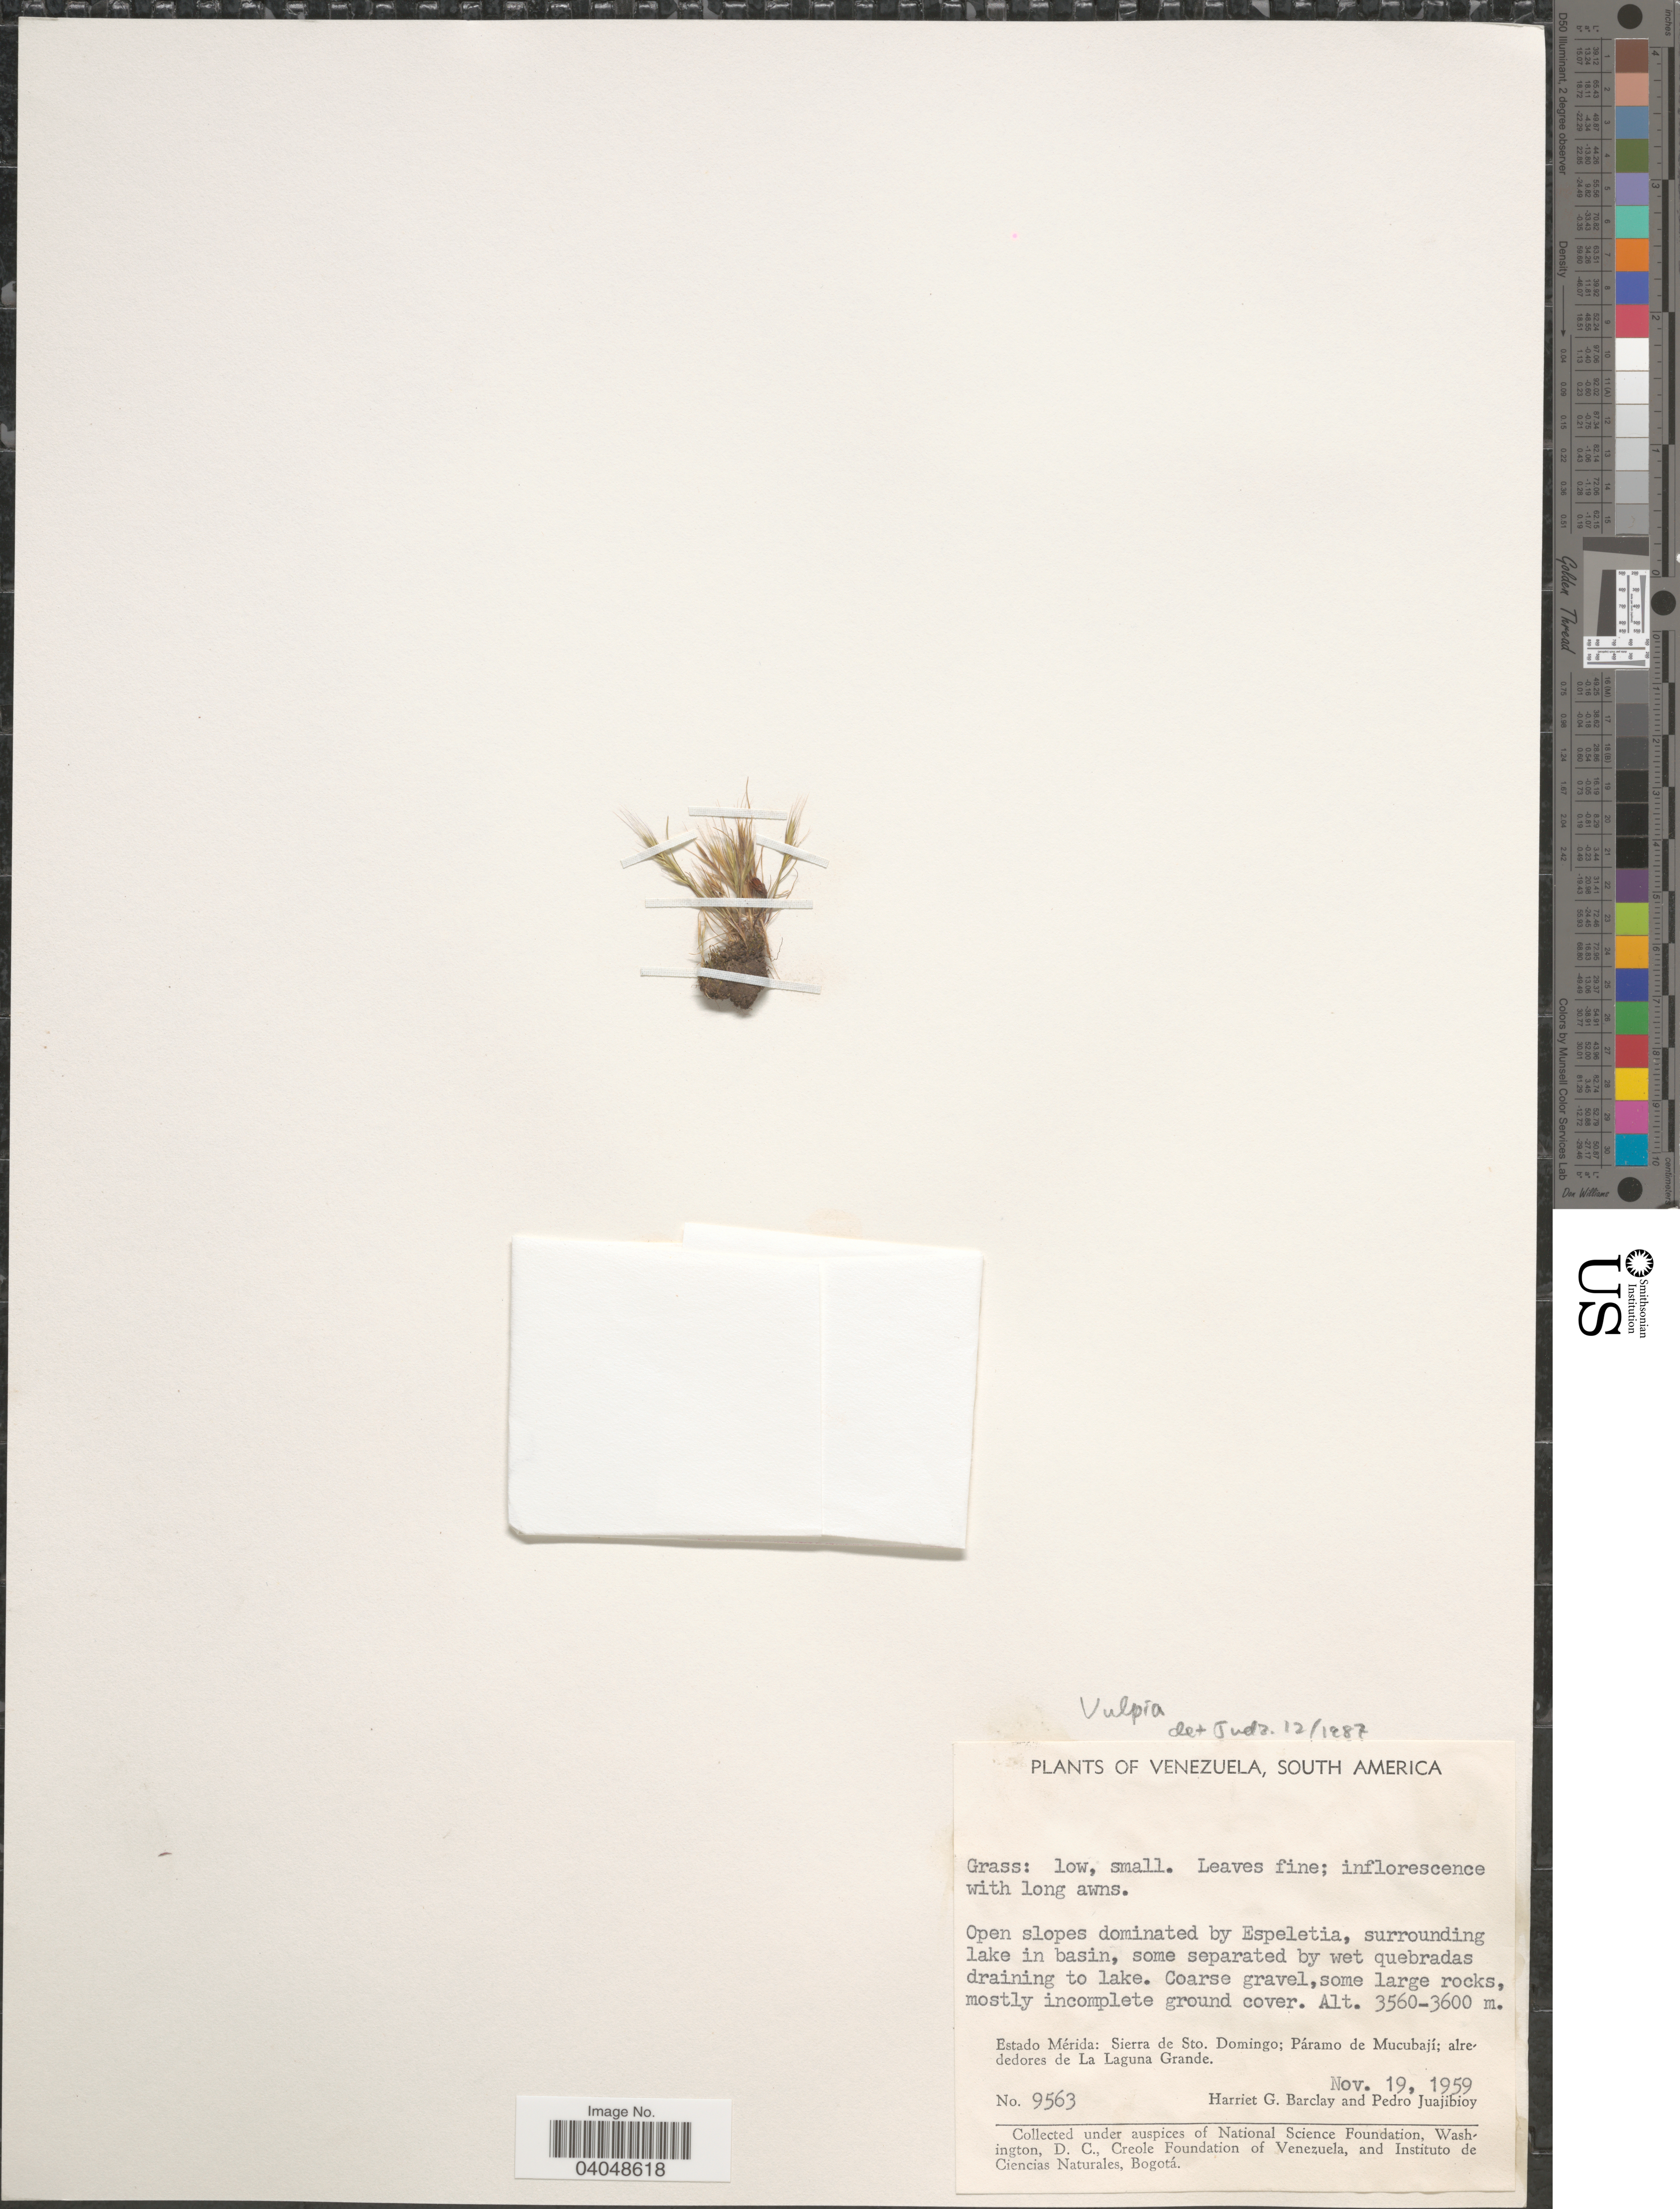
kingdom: Plantae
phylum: Tracheophyta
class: Liliopsida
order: Poales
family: Poaceae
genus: Festuca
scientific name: Festuca sp.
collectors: H. G. Barclay & P. Juajibioy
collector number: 9563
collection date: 1959-11-19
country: Venezuela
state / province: Merida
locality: Surrounding lake in basin, some separated by wet quebradas draining to lake. Sierra do Sto. Domingo; Páramo de Mucubají; alrededores de La Laguna Grande.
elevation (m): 3560